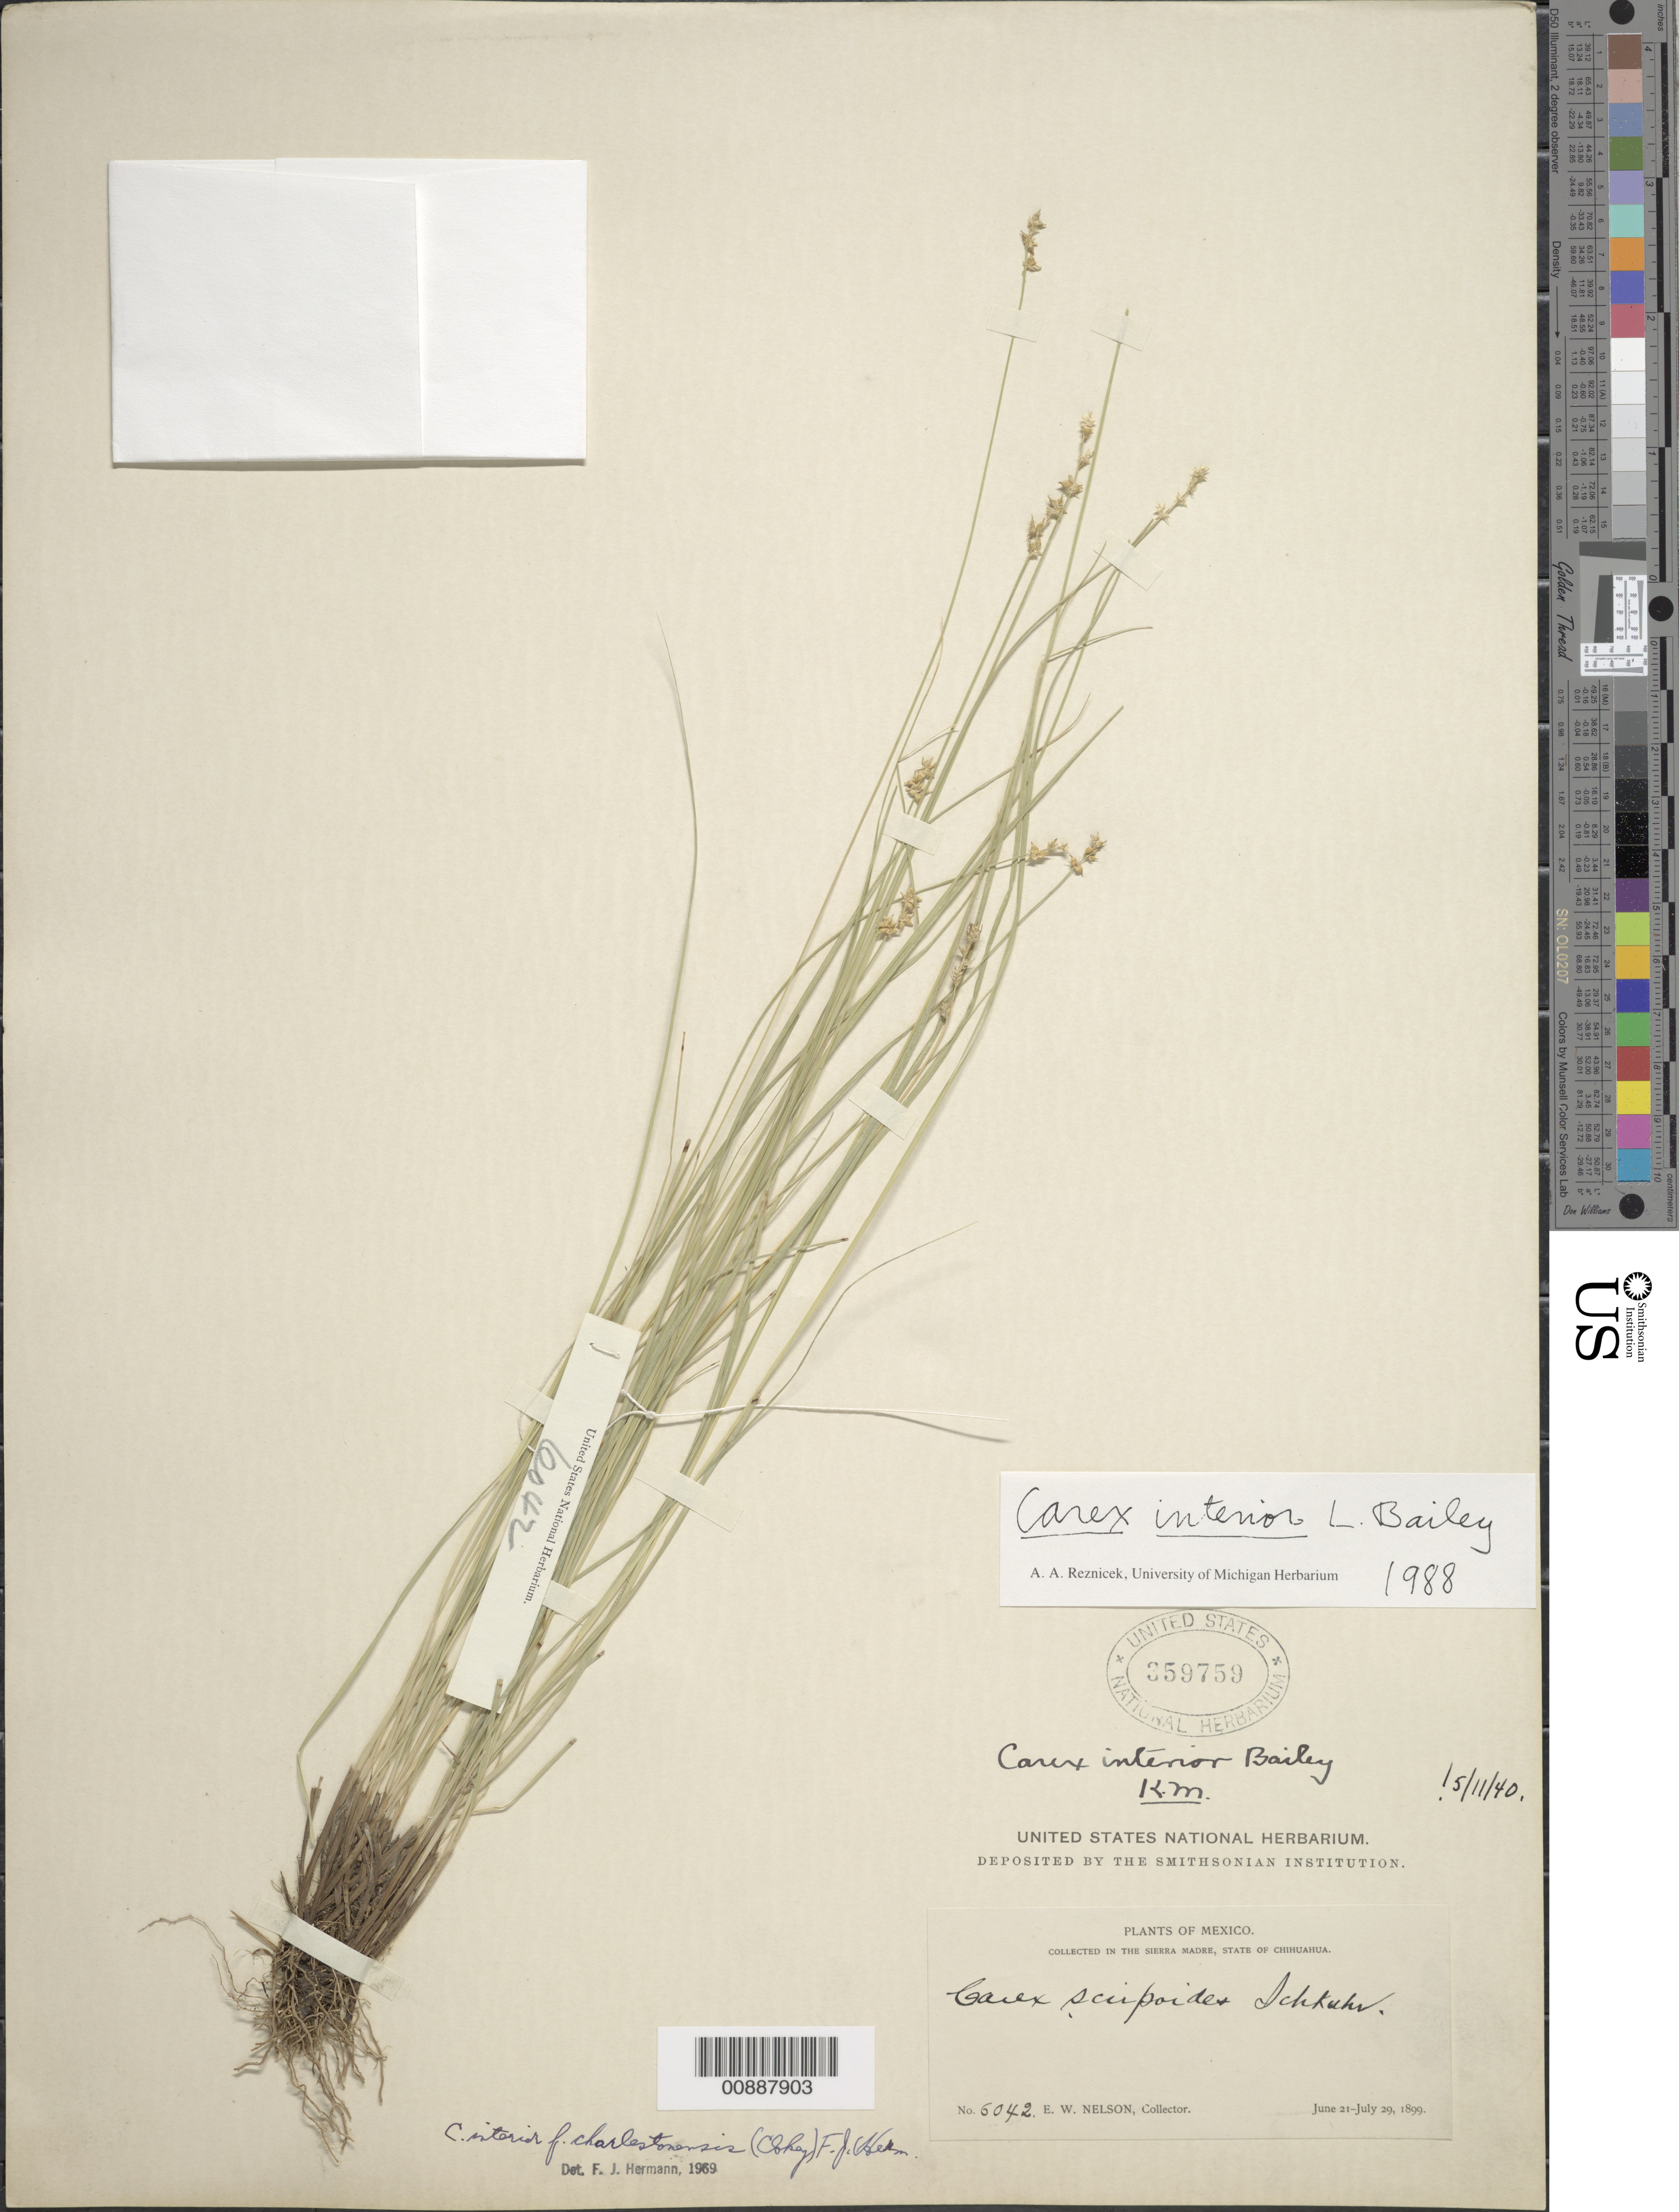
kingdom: Plantae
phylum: Tracheophyta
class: Liliopsida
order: Poales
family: Cyperaceae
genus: Carex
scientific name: Carex interior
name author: L.H. Bailey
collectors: E. W. Nelson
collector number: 6042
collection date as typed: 21 Jun 1899 to 29 Jul 1899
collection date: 1899-06-21/1899-07-29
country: Mexico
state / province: Chihuahua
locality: Sierra Madre, Chihuahua.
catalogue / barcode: US 359759